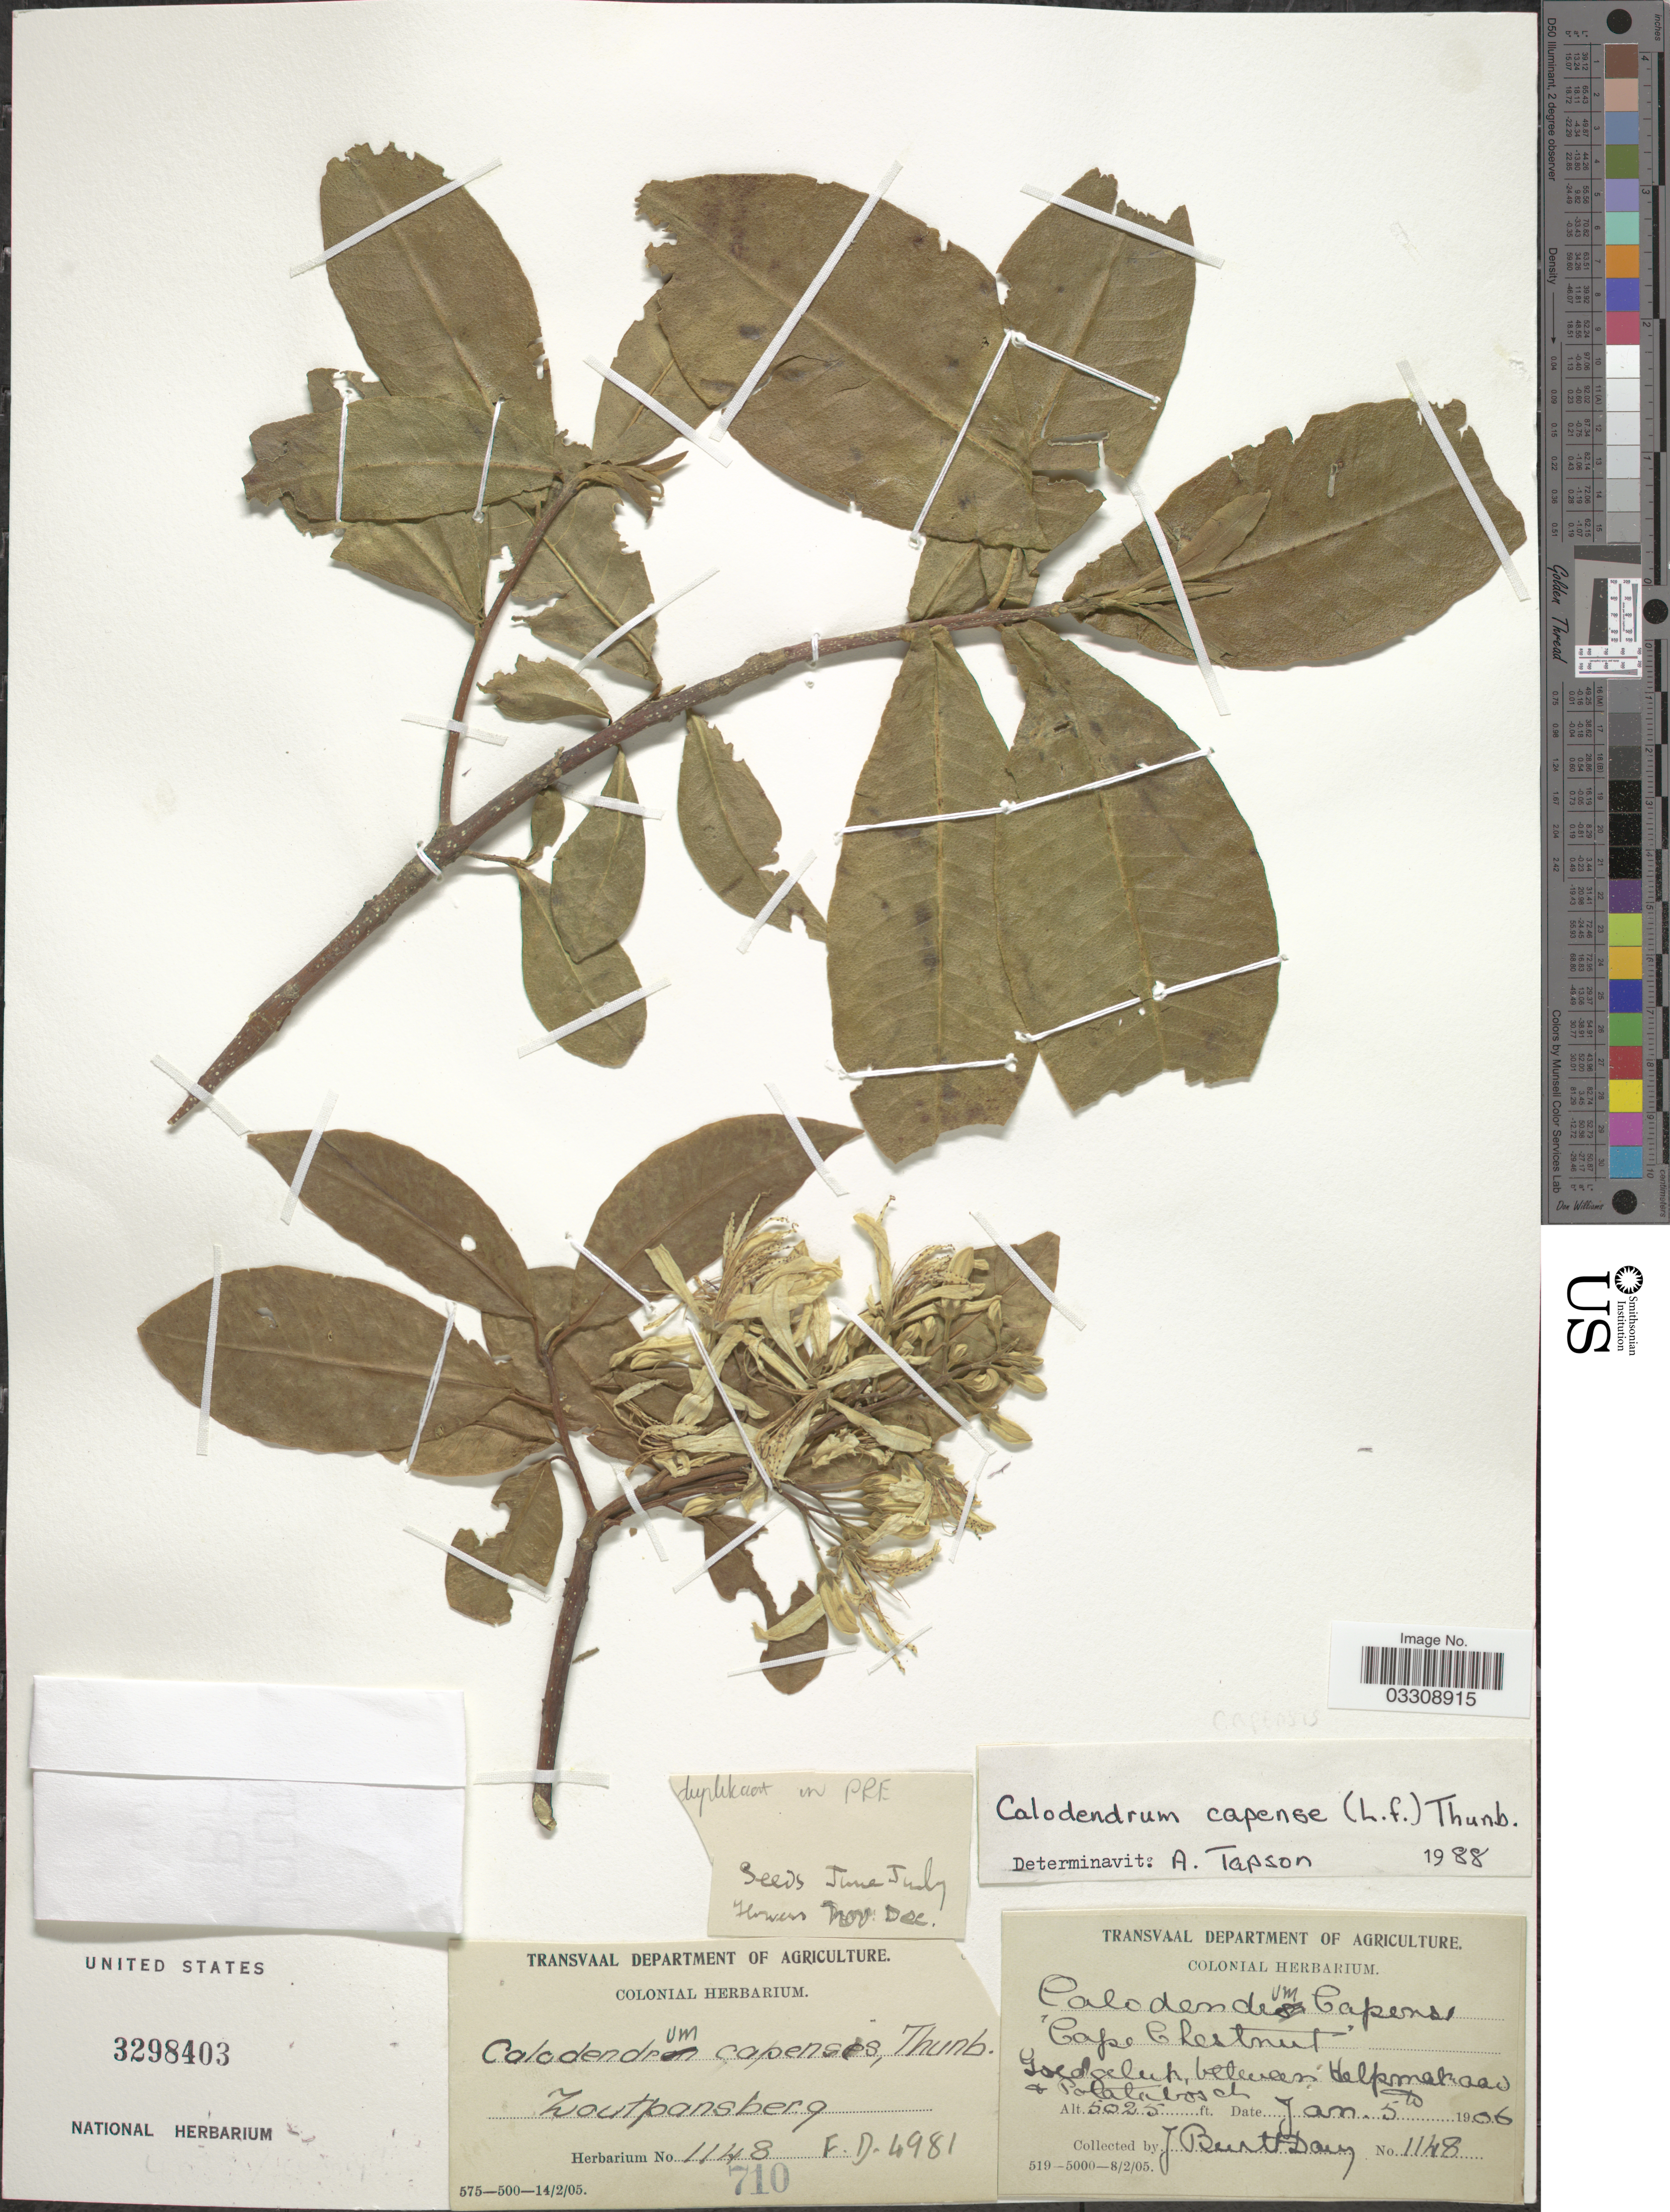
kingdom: Plantae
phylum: Tracheophyta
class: Magnoliopsida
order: Sapindales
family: Rutaceae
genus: Calodendrum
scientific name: Calodendrum capense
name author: (L. f.) Thunb.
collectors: J. Burtt Davy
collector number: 1148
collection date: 1906-01-05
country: South Africa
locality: Goedgelech between Helpmekaar & Potalabosch [interpreted], Zoutpansberg.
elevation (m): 1532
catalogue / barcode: US 3298403